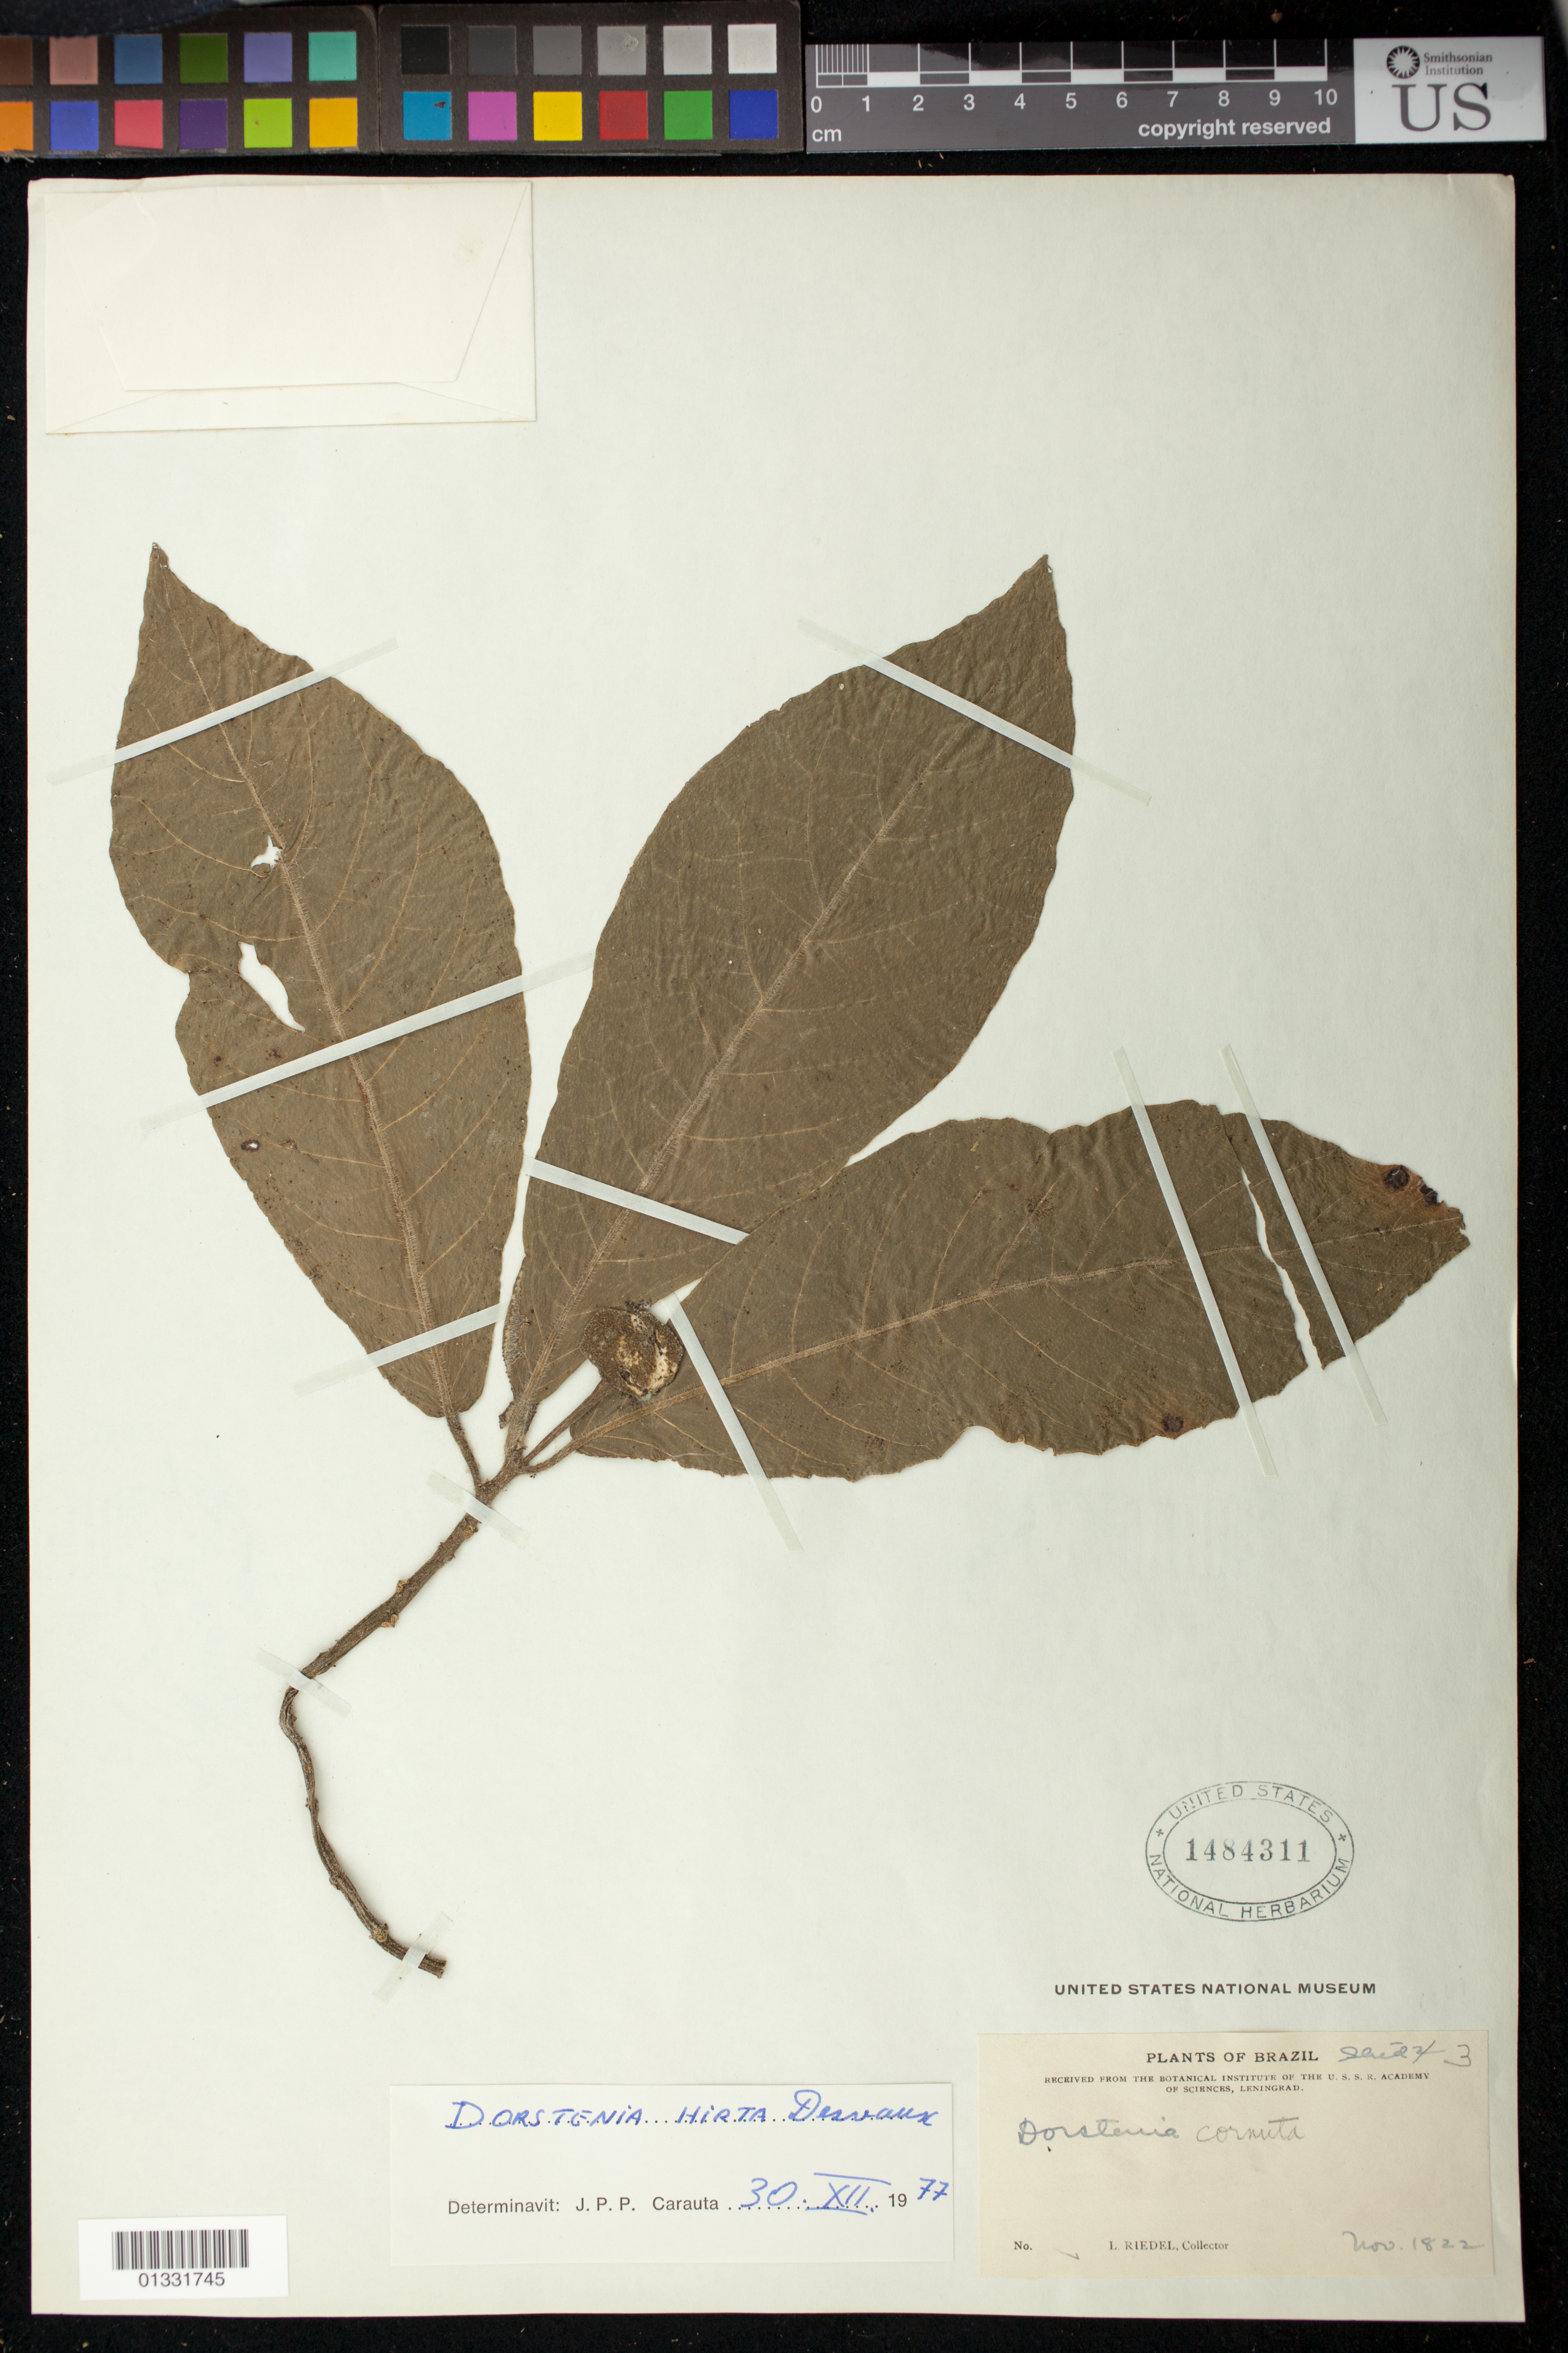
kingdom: Plantae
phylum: Tracheophyta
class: Magnoliopsida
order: Rosales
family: Moraceae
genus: Dorstenia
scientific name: Dorstenia hirta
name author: Desv.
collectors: L. Riedel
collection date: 1822-11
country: Brazil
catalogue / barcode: US 1484311